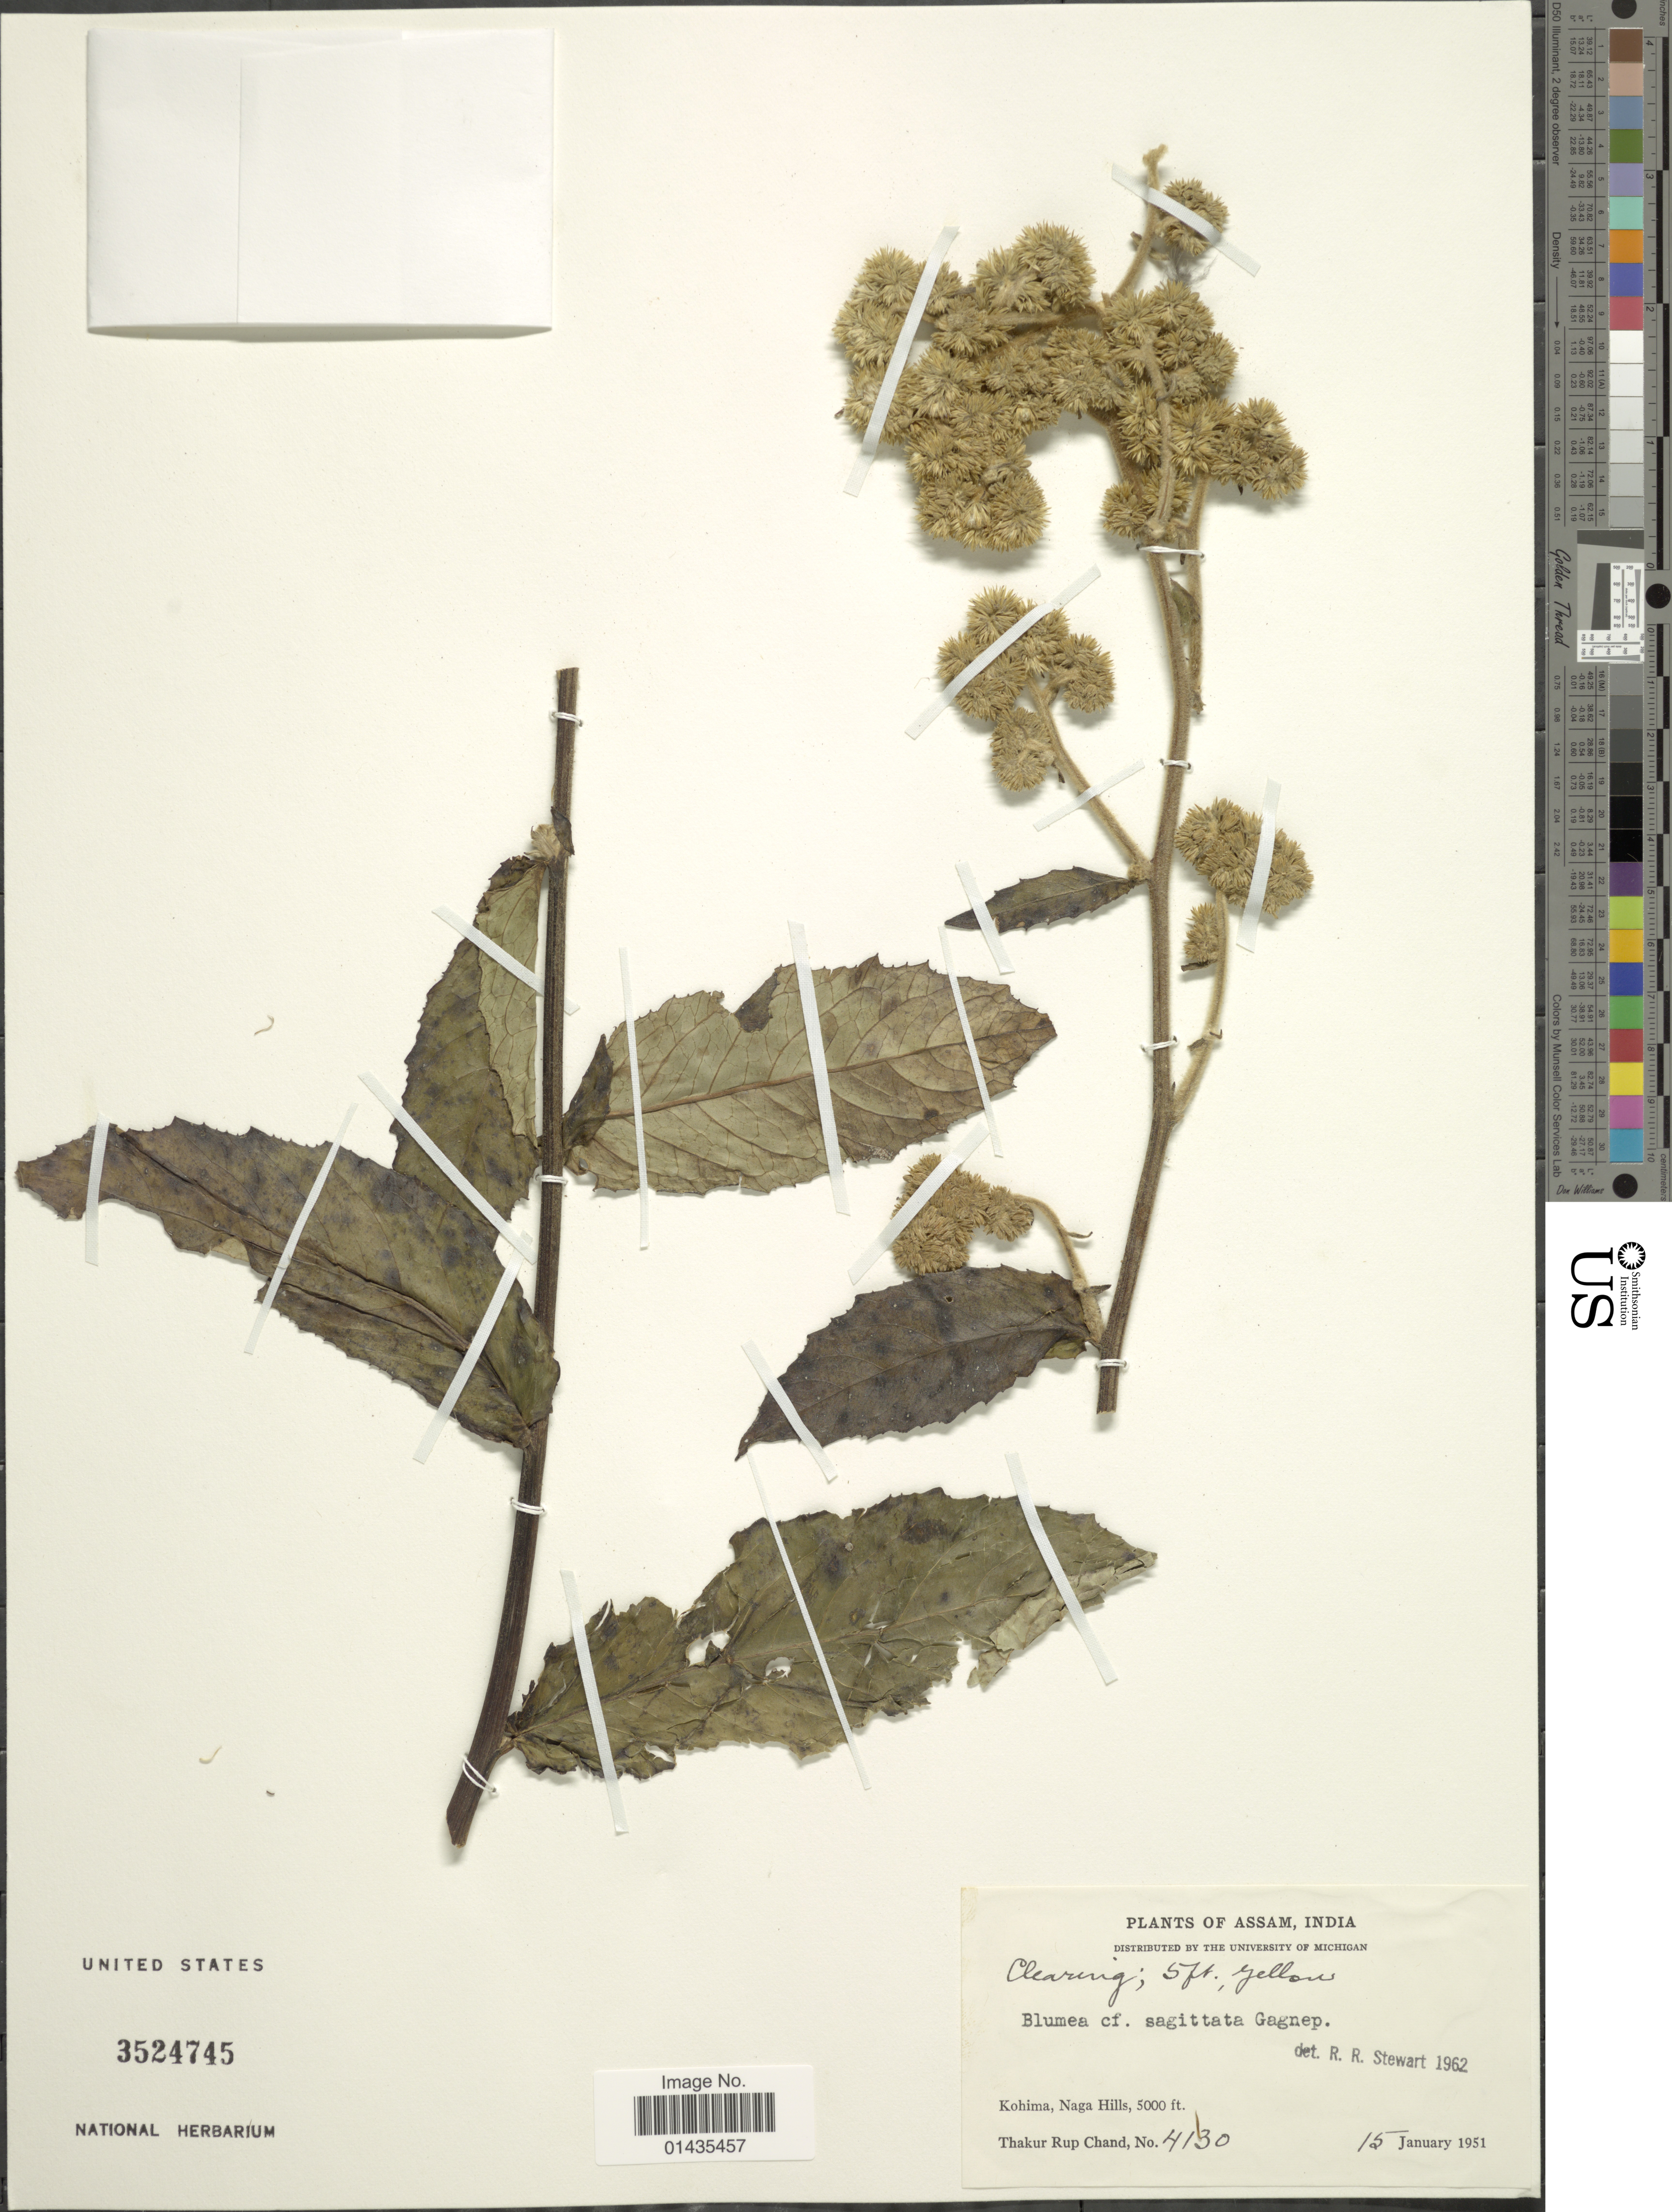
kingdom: Plantae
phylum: Tracheophyta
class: Magnoliopsida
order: Asterales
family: Asteraceae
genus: Blumea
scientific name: Blumea sagittata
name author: Gagnep.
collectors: T. R. Chand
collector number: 4130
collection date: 1951-01-15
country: India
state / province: Nagaland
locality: Kohima, Naga Hills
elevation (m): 1524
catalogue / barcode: US 3524745